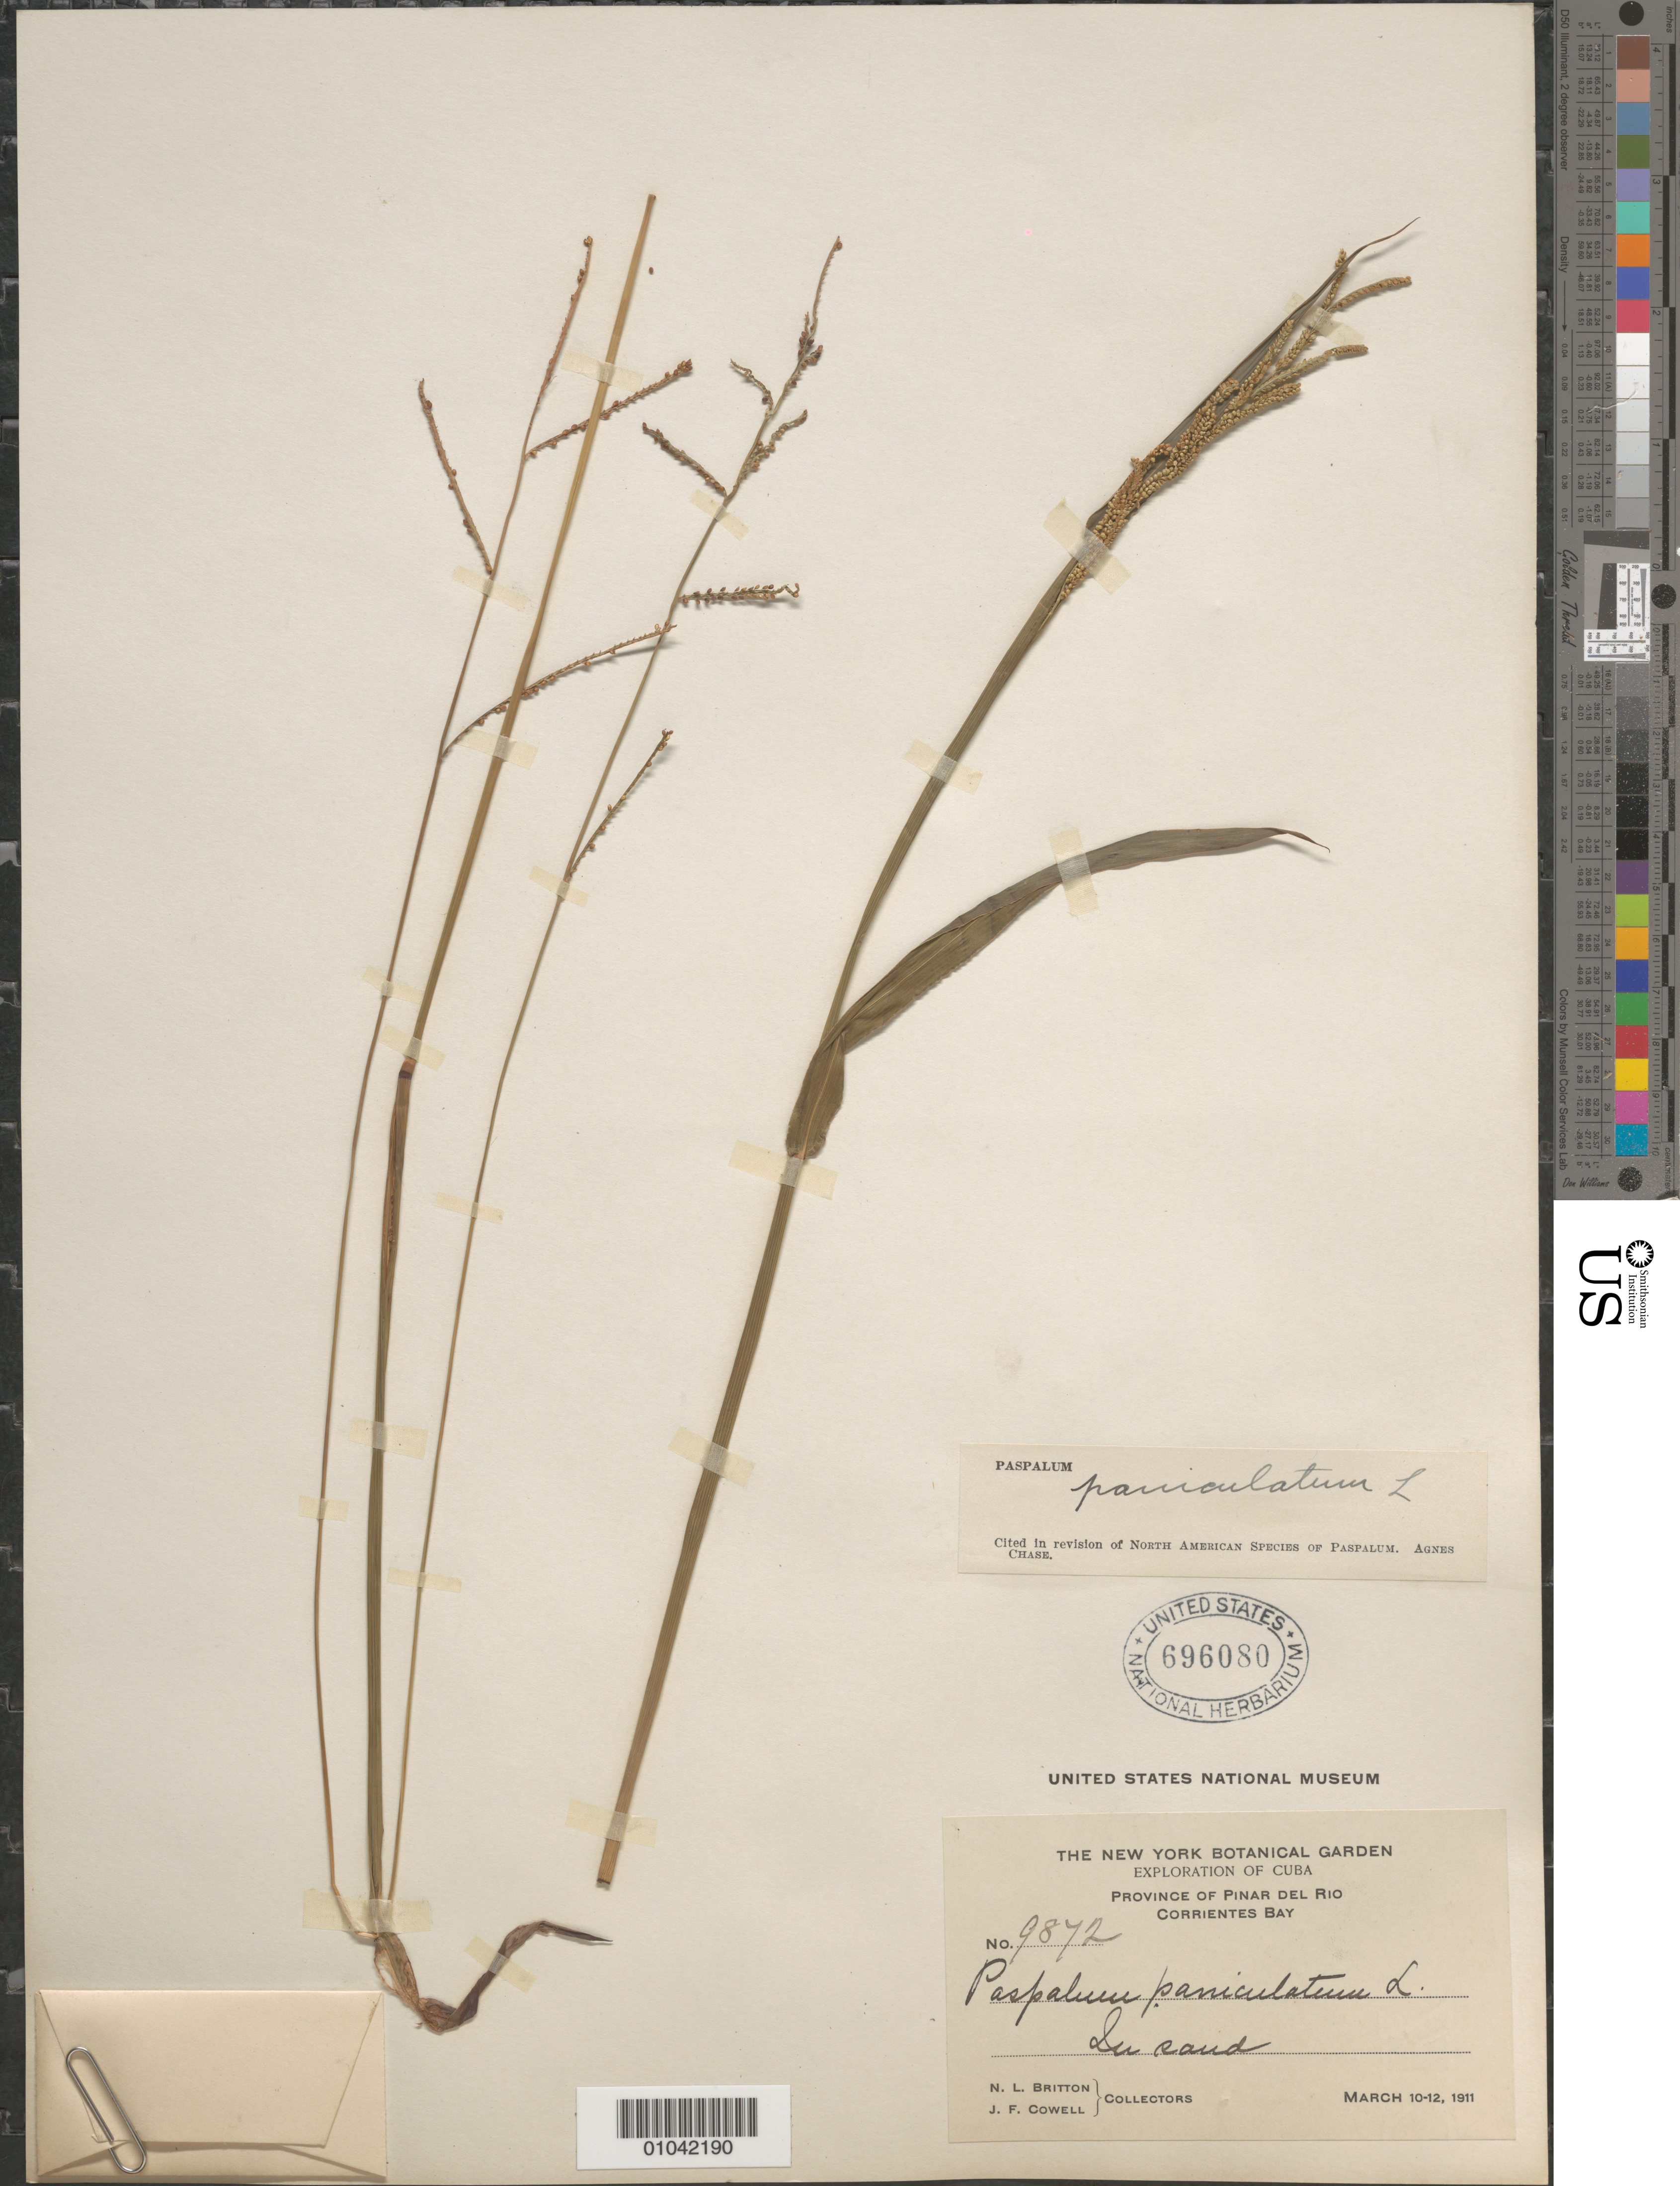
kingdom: Plantae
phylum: Tracheophyta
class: Liliopsida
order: Poales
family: Poaceae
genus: Paspalum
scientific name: Paspalum paniculatum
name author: L.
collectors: N. Britton & J. F. Cowell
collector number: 9872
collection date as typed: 10 Mar 1911 to 12 Mar 1911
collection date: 1911-03-10/1911-03-12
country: Cuba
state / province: Pinar del Rio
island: Cuba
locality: Pinar del Rio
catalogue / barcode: US 696080